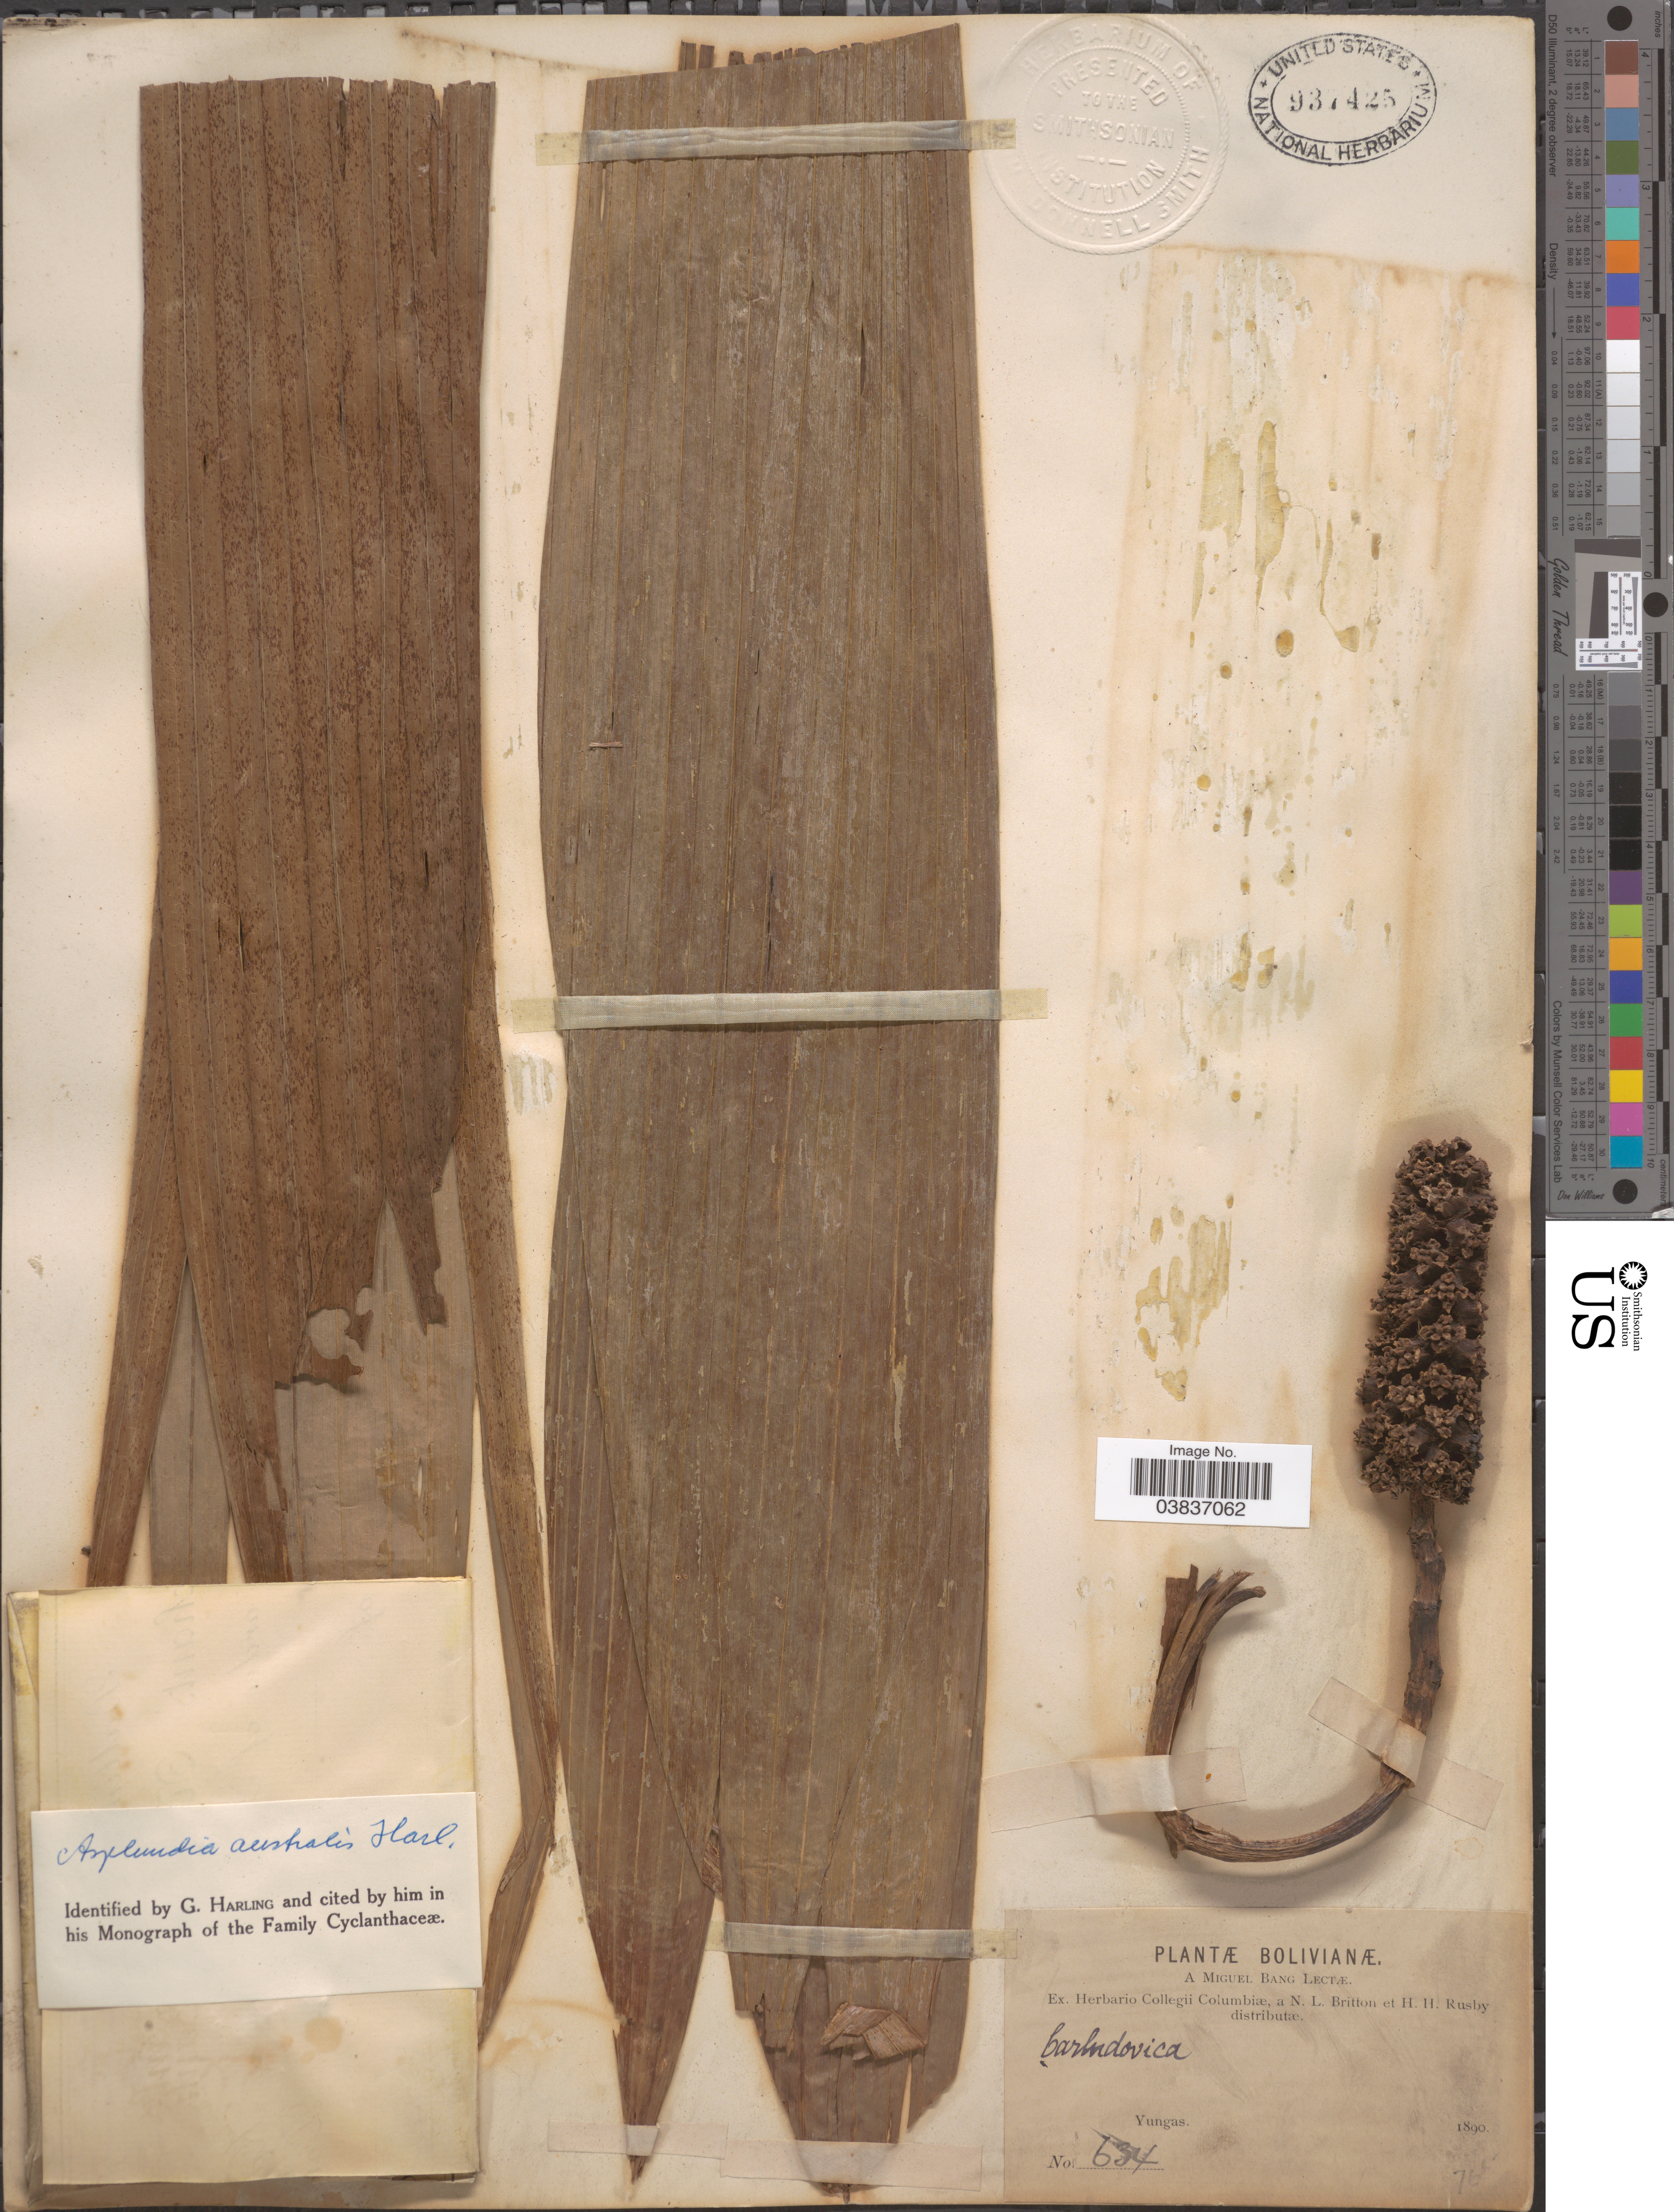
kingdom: Plantae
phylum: Tracheophyta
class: Liliopsida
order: Pandanales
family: Cyclanthaceae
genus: Asplundia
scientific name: Asplundia australis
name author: Harling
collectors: M. Bang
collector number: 634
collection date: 1890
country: Bolivia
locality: Yungas.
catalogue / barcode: US 937425